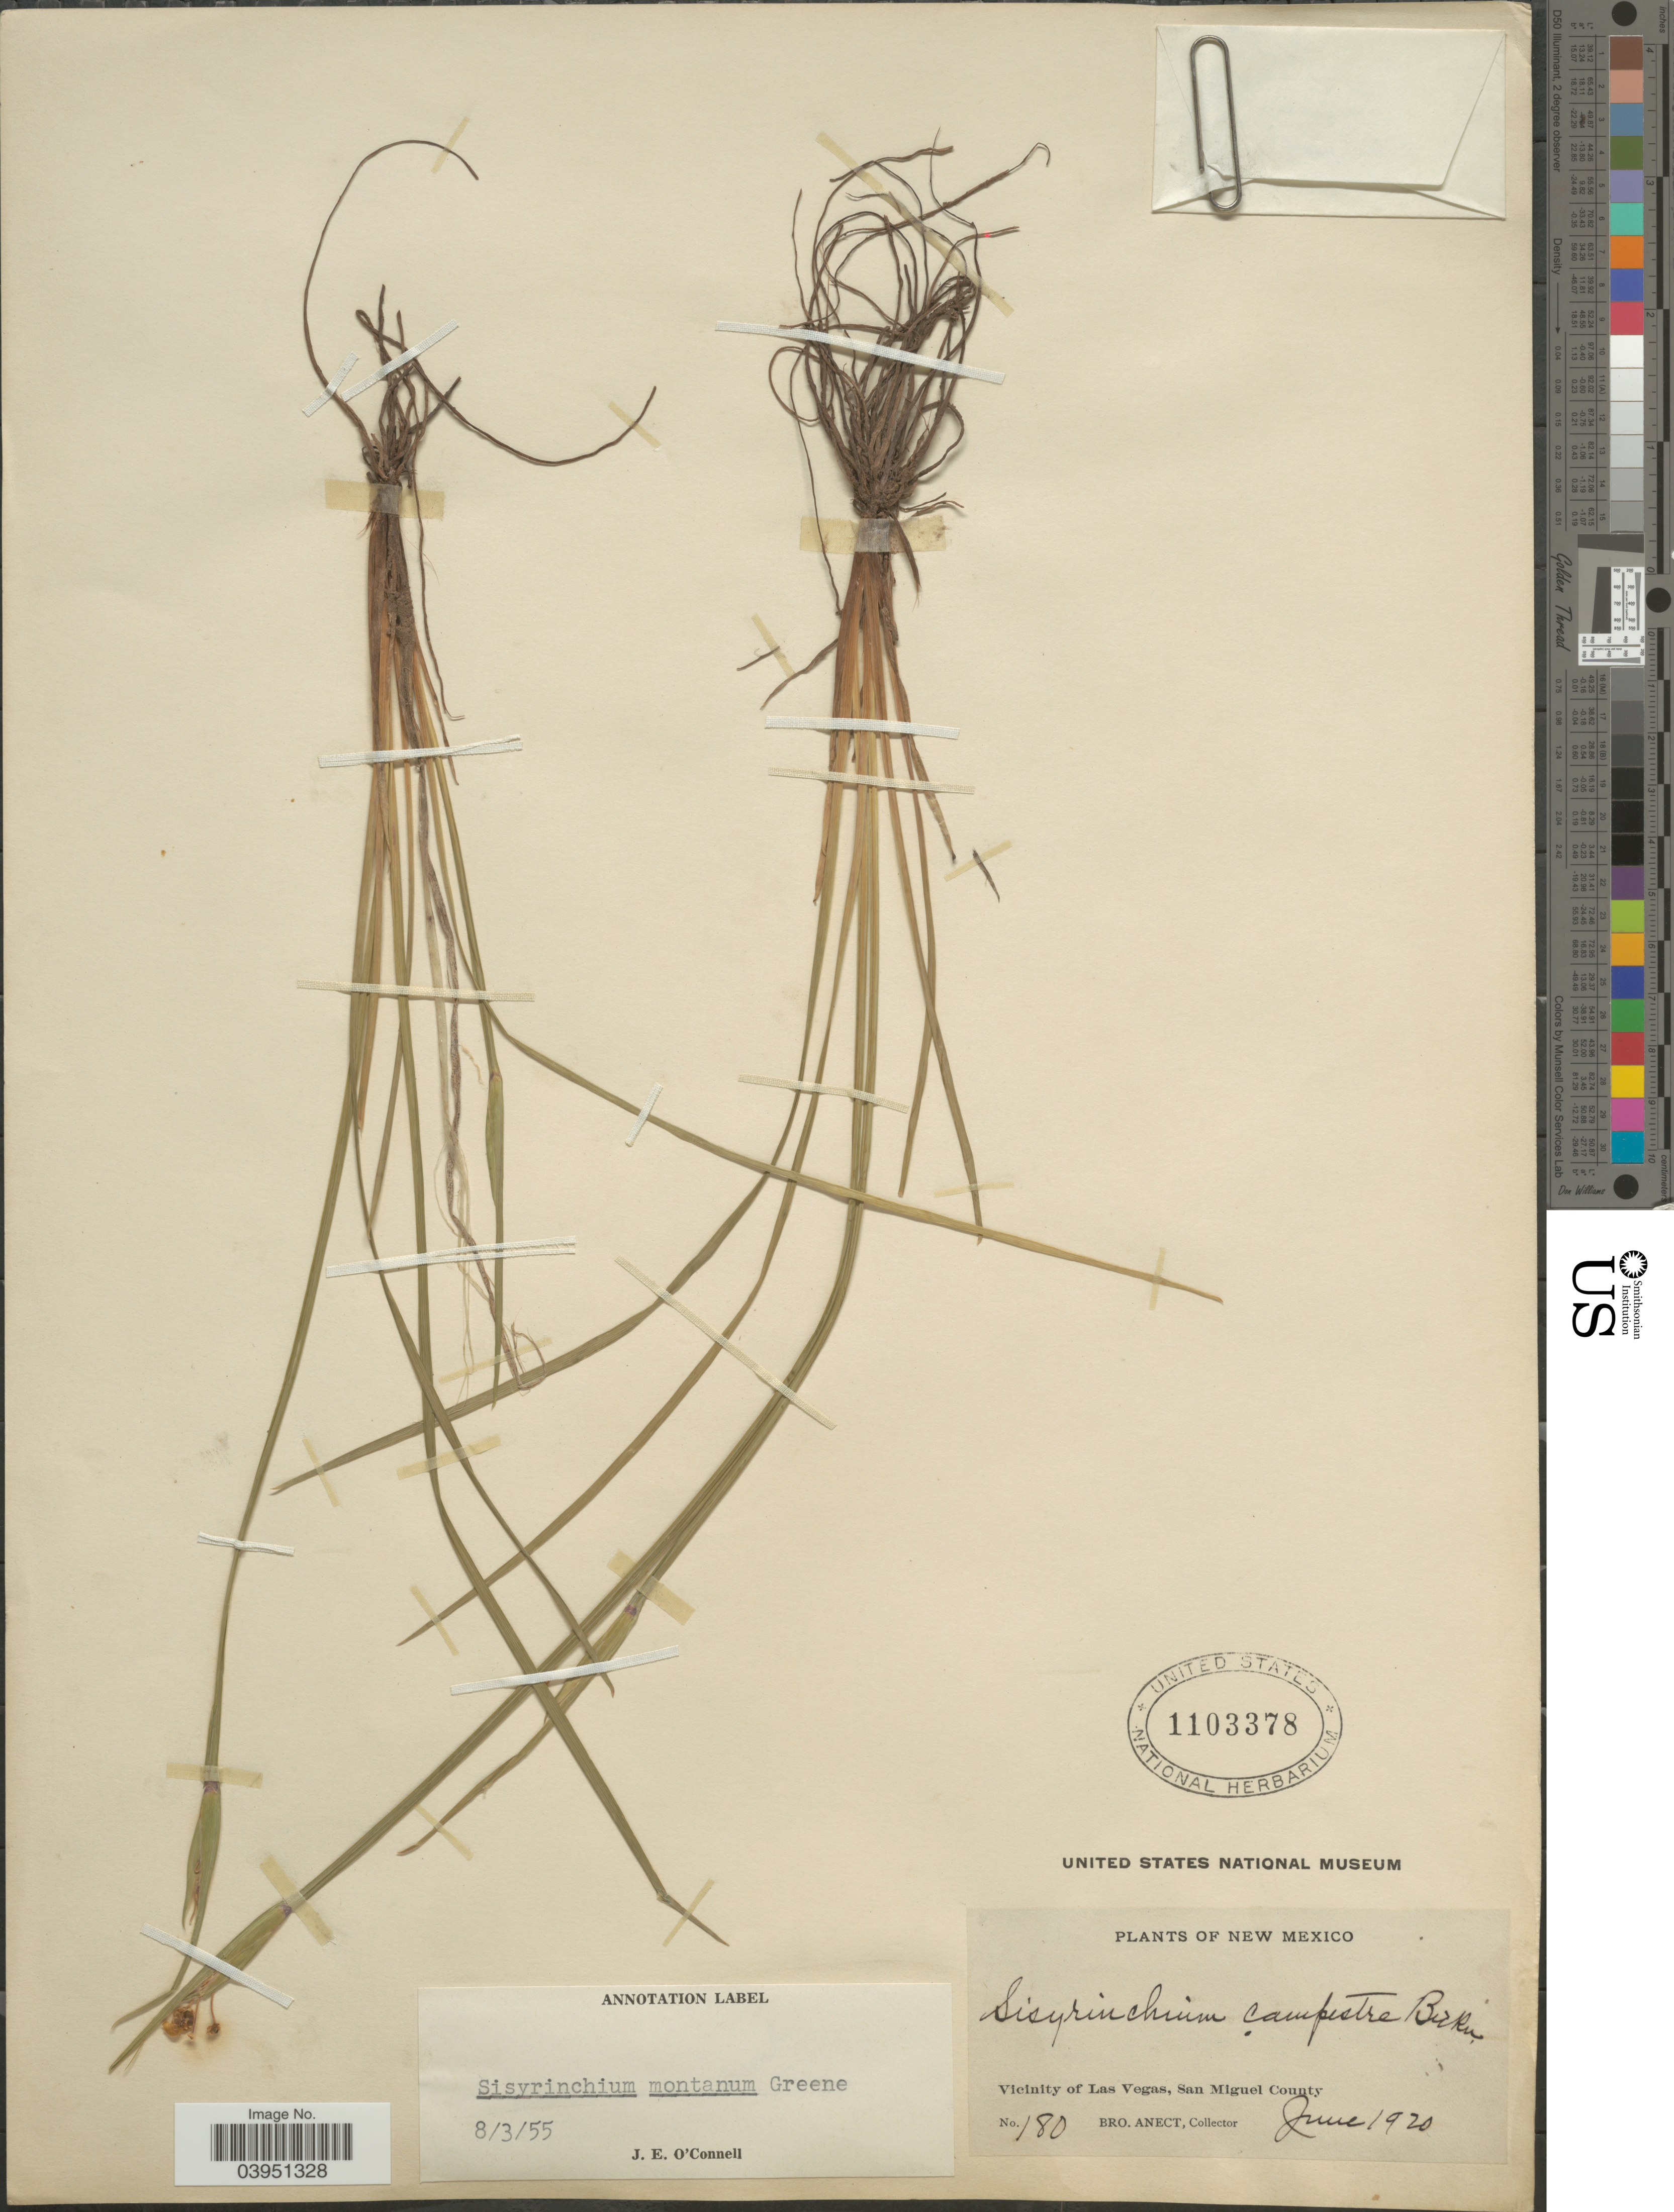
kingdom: Plantae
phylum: Tracheophyta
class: Liliopsida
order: Asparagales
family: Iridaceae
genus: Sisyrinchium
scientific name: Sisyrinchium montanum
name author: Greene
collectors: B. Anect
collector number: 180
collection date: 1920-06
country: United States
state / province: New Mexico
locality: Vicinity of Las Vegas, San Miguel County.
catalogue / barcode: US 1103378